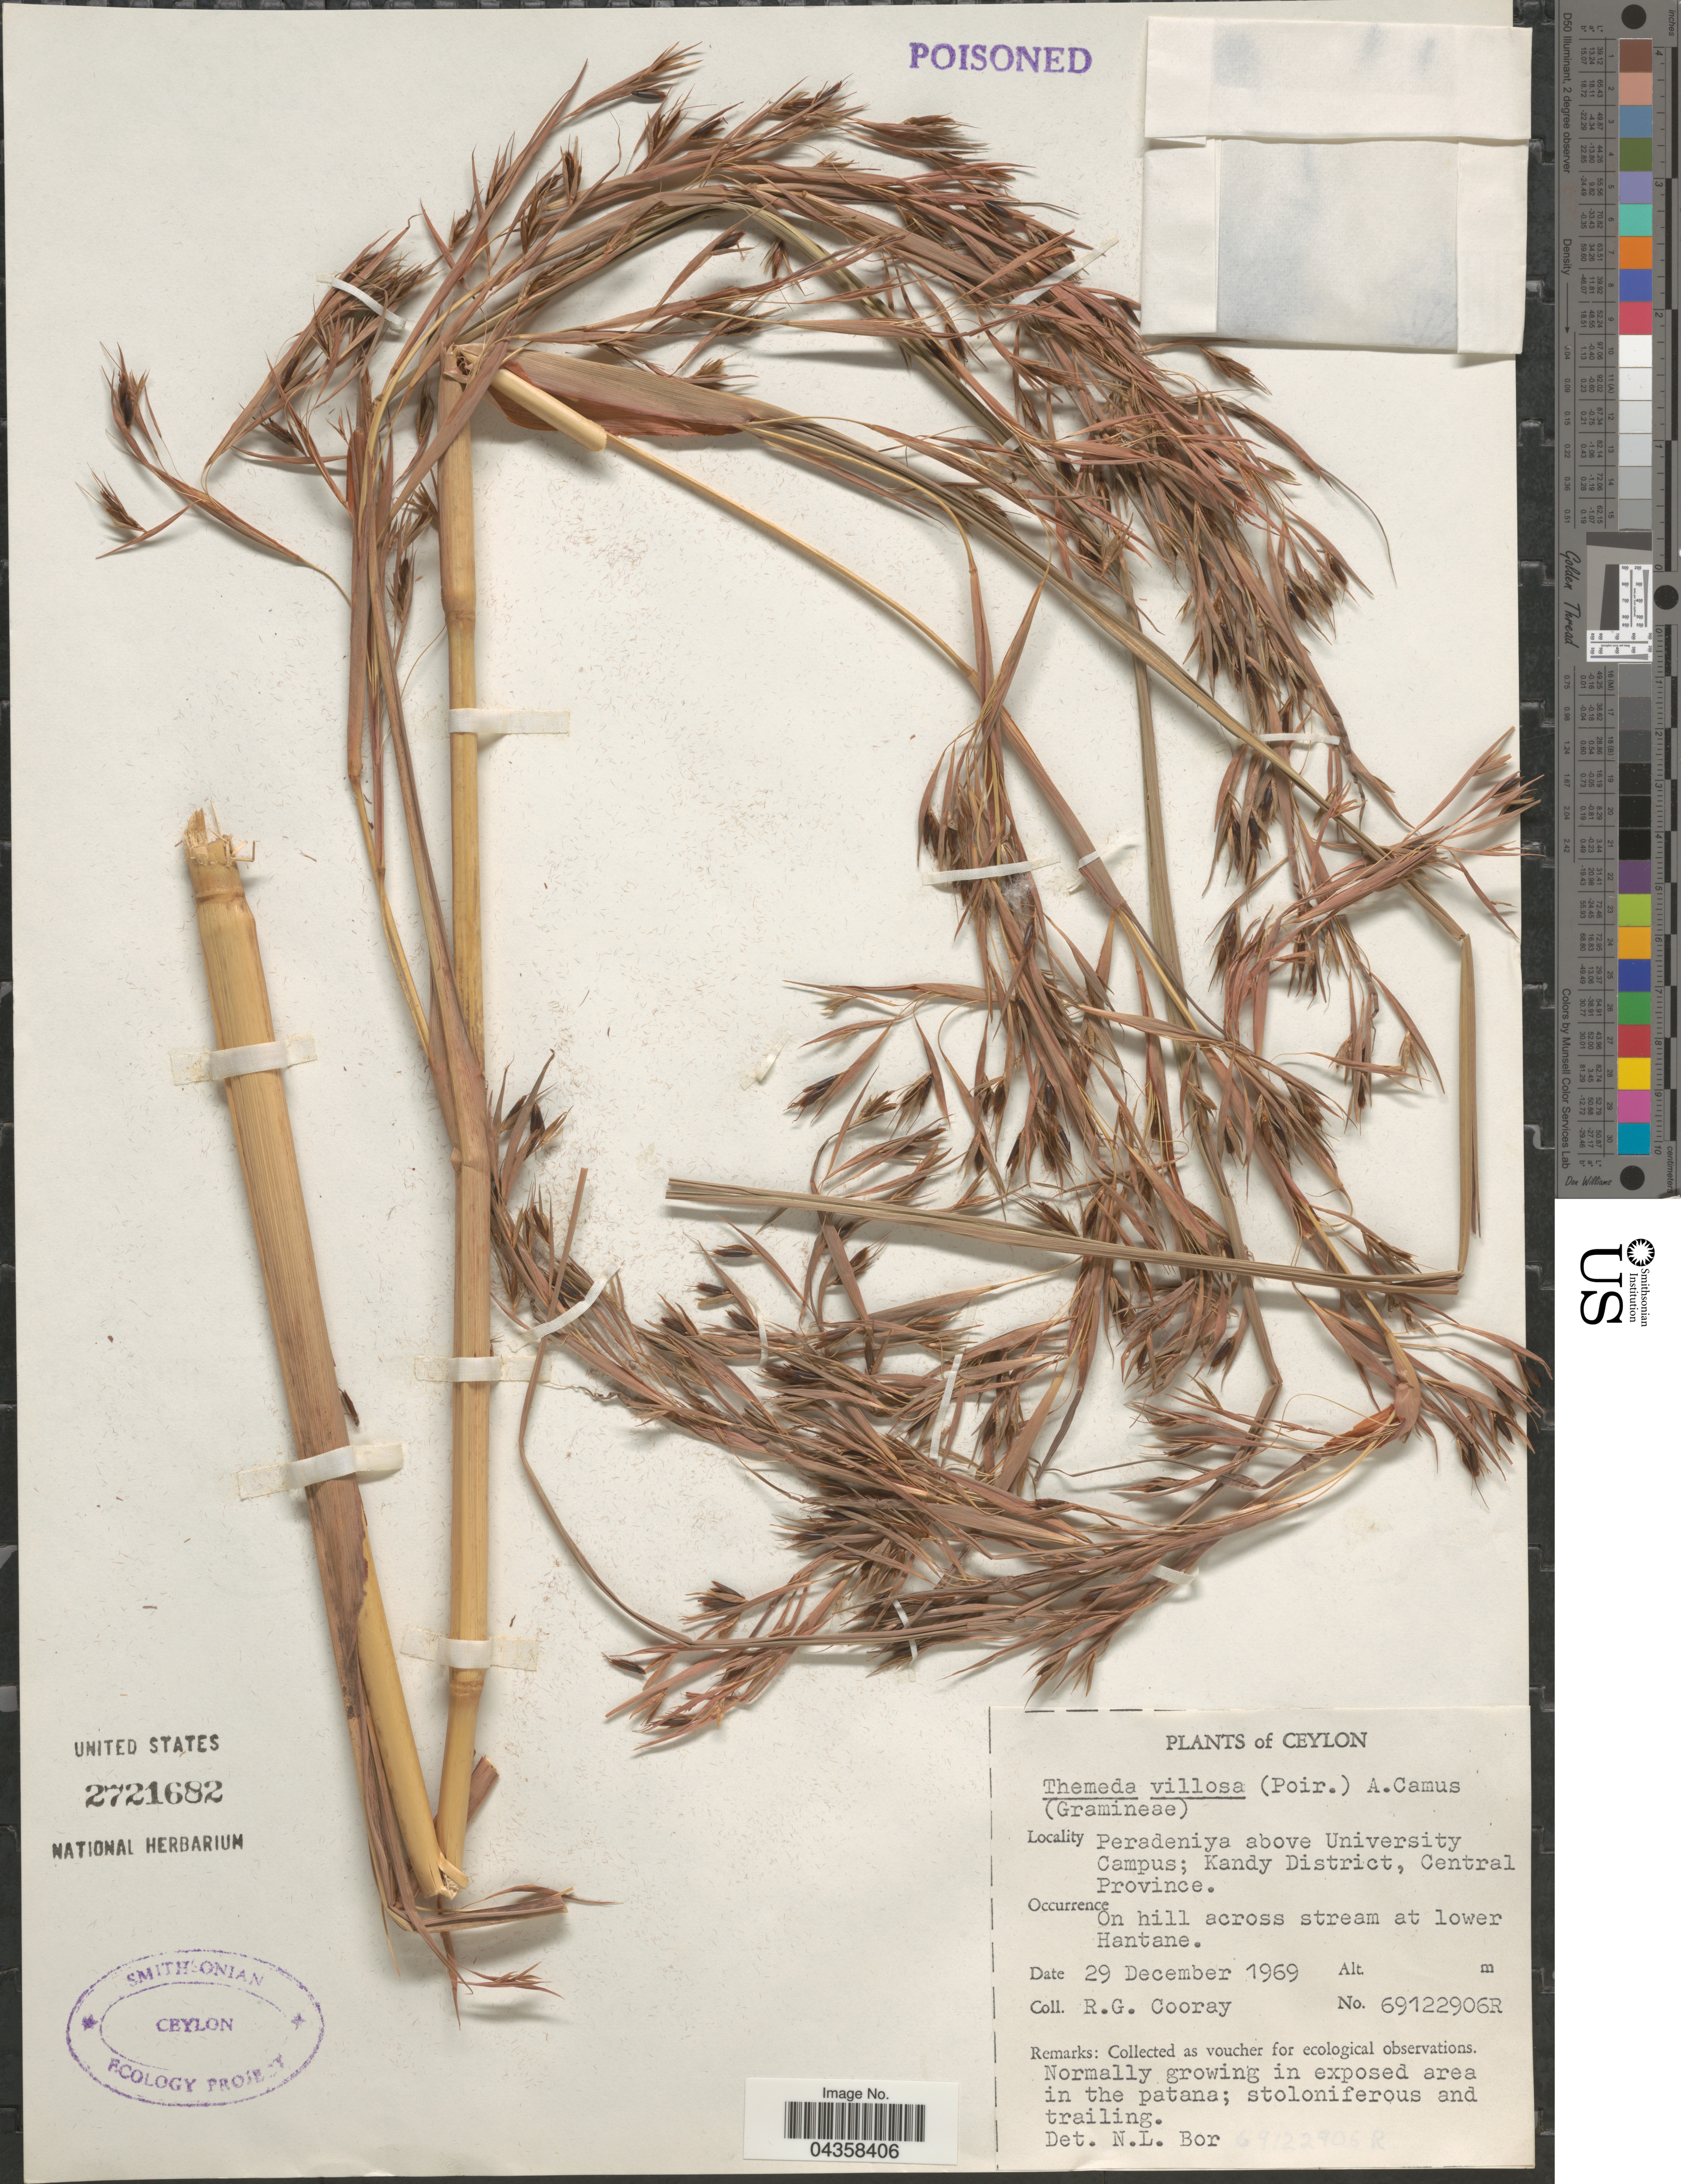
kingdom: Plantae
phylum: Tracheophyta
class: Liliopsida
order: Poales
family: Poaceae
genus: Themeda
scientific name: Themeda villosa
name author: (Lam.) A. Camus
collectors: R. Cooray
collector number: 69122906R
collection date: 1969-12-29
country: Sri Lanka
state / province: Central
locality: Ceylon. Peradeniya above University Campus; Kandy District. On hill across stream at lower Hantane.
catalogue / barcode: US 2721682